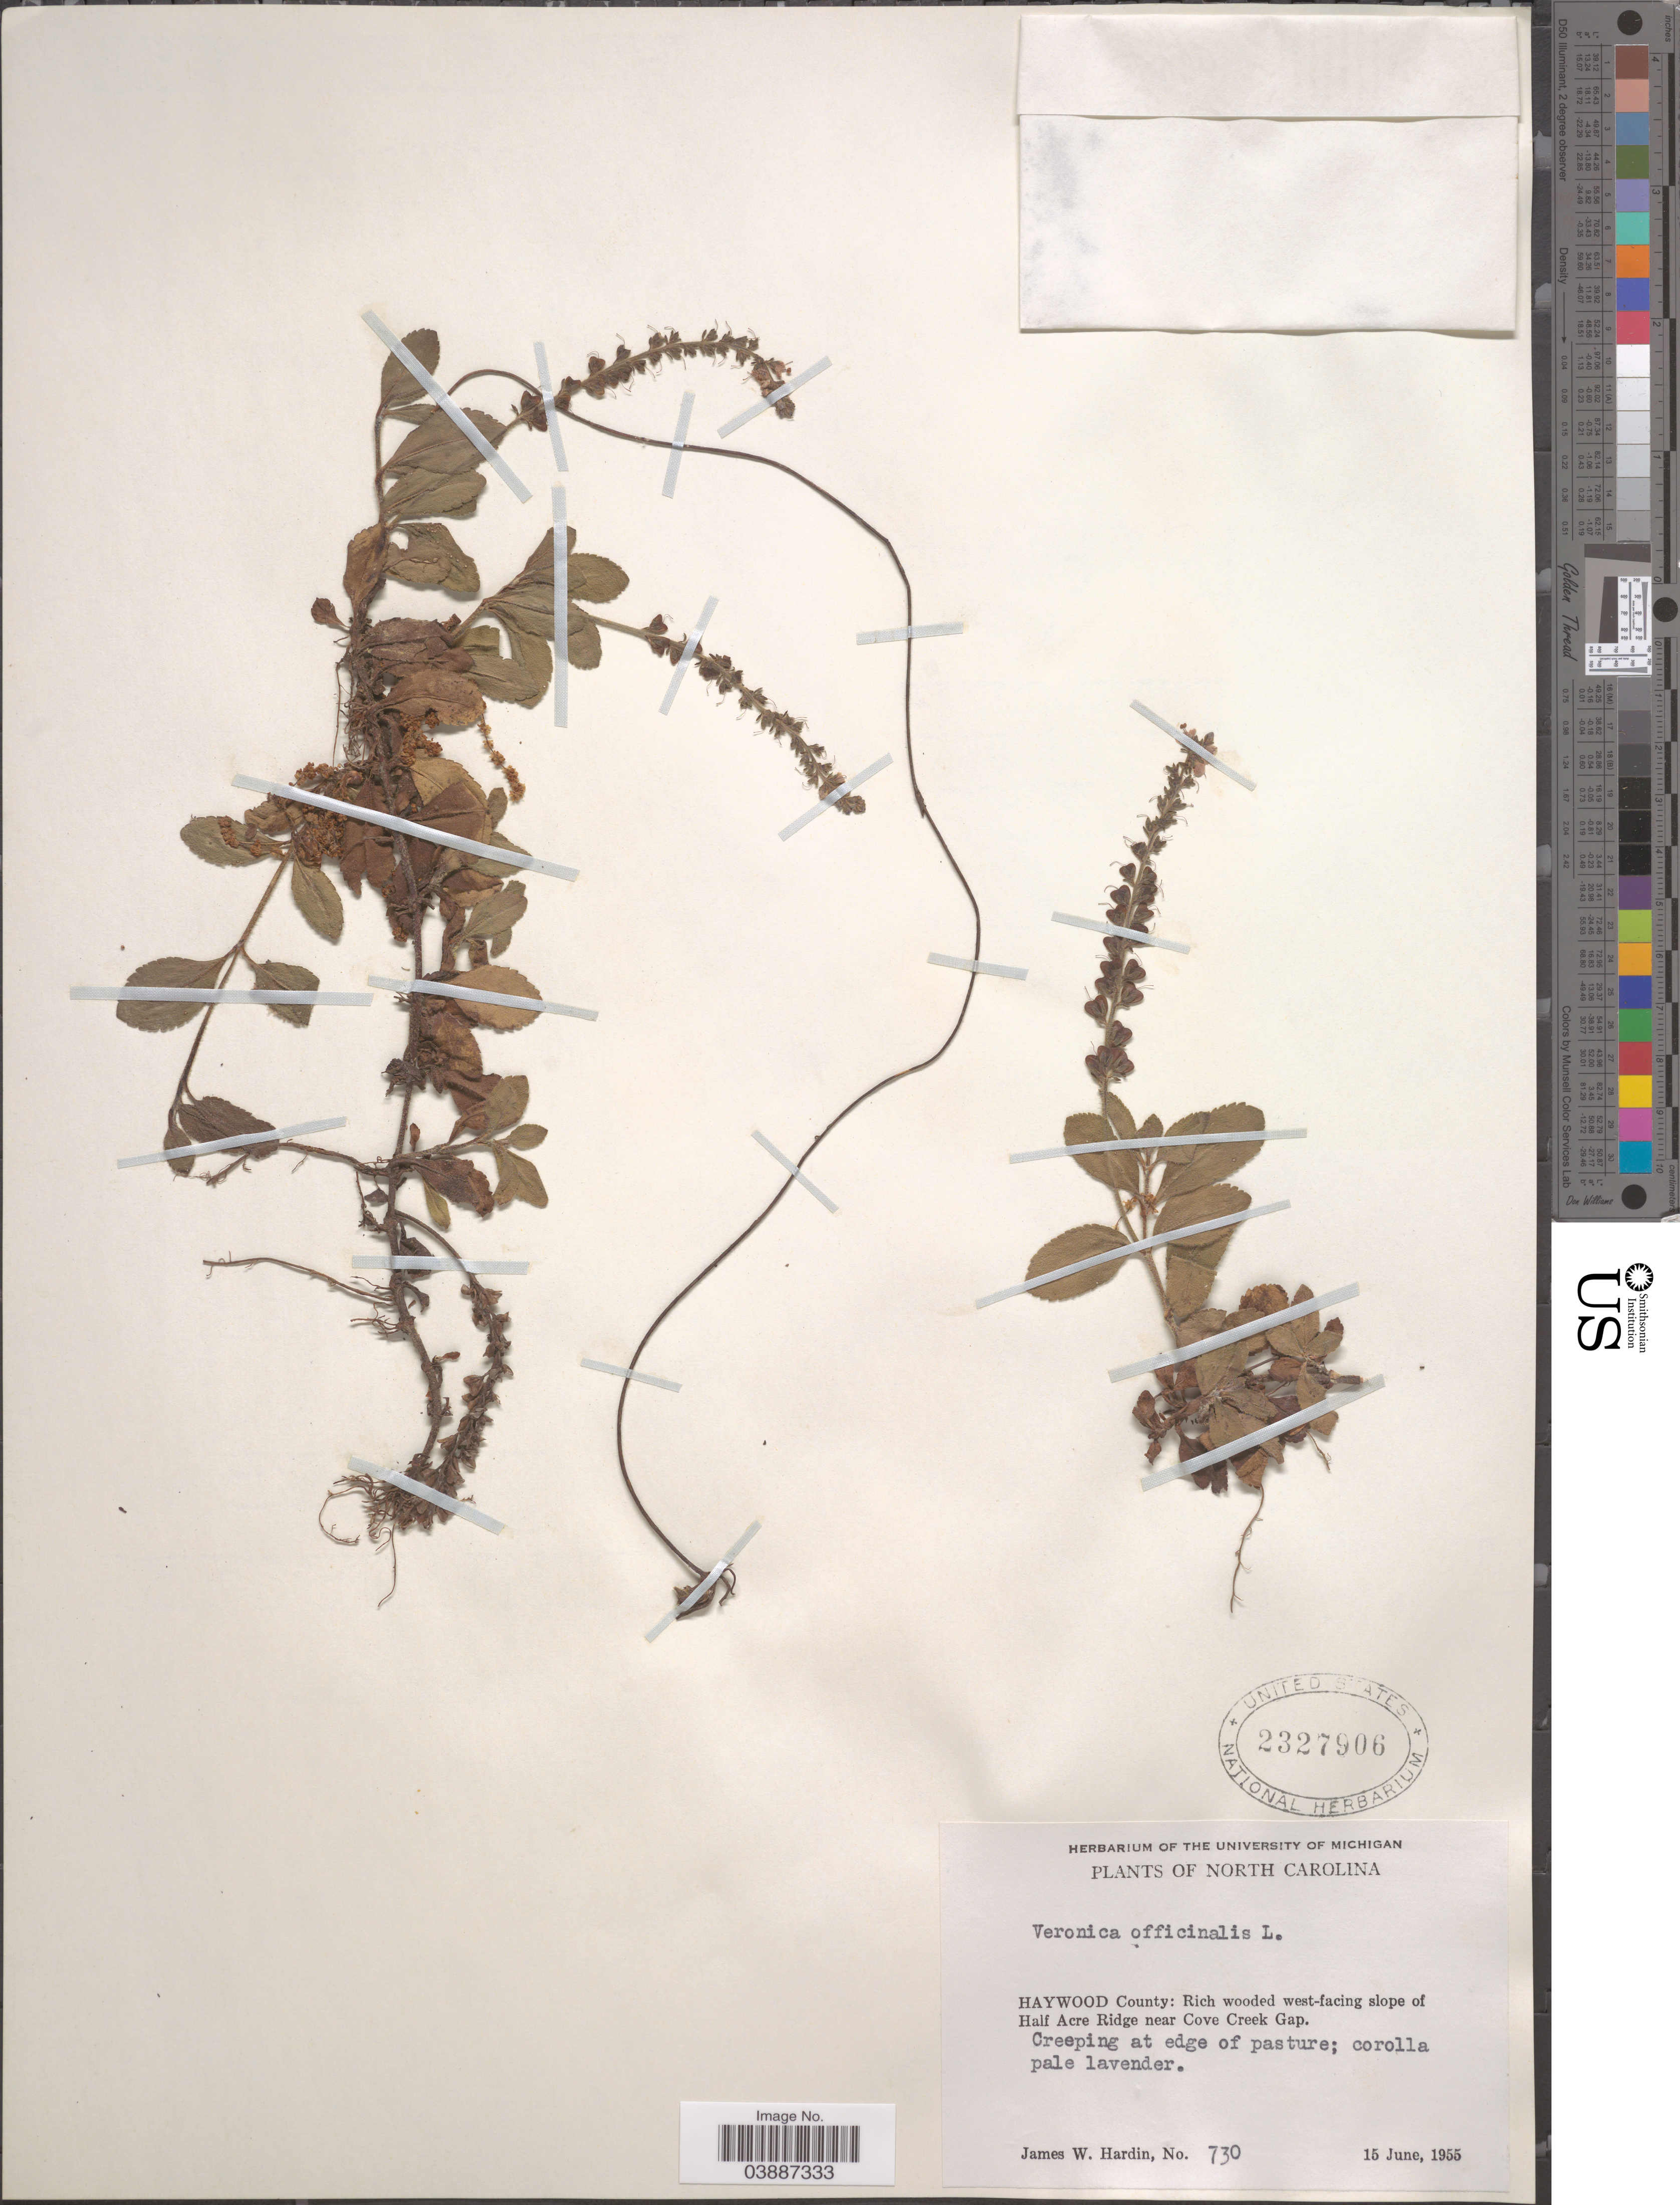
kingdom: Plantae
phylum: Tracheophyta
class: Magnoliopsida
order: Lamiales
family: Plantaginaceae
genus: Veronica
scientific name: Veronica officinalis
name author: L.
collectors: J. W. Hardin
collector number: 730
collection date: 1955-06-15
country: United States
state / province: North Carolina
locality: Haywood County: Rich wooded west-facing slope of Half Acre Ridge near Cove Creek Gap.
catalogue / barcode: US 2327906